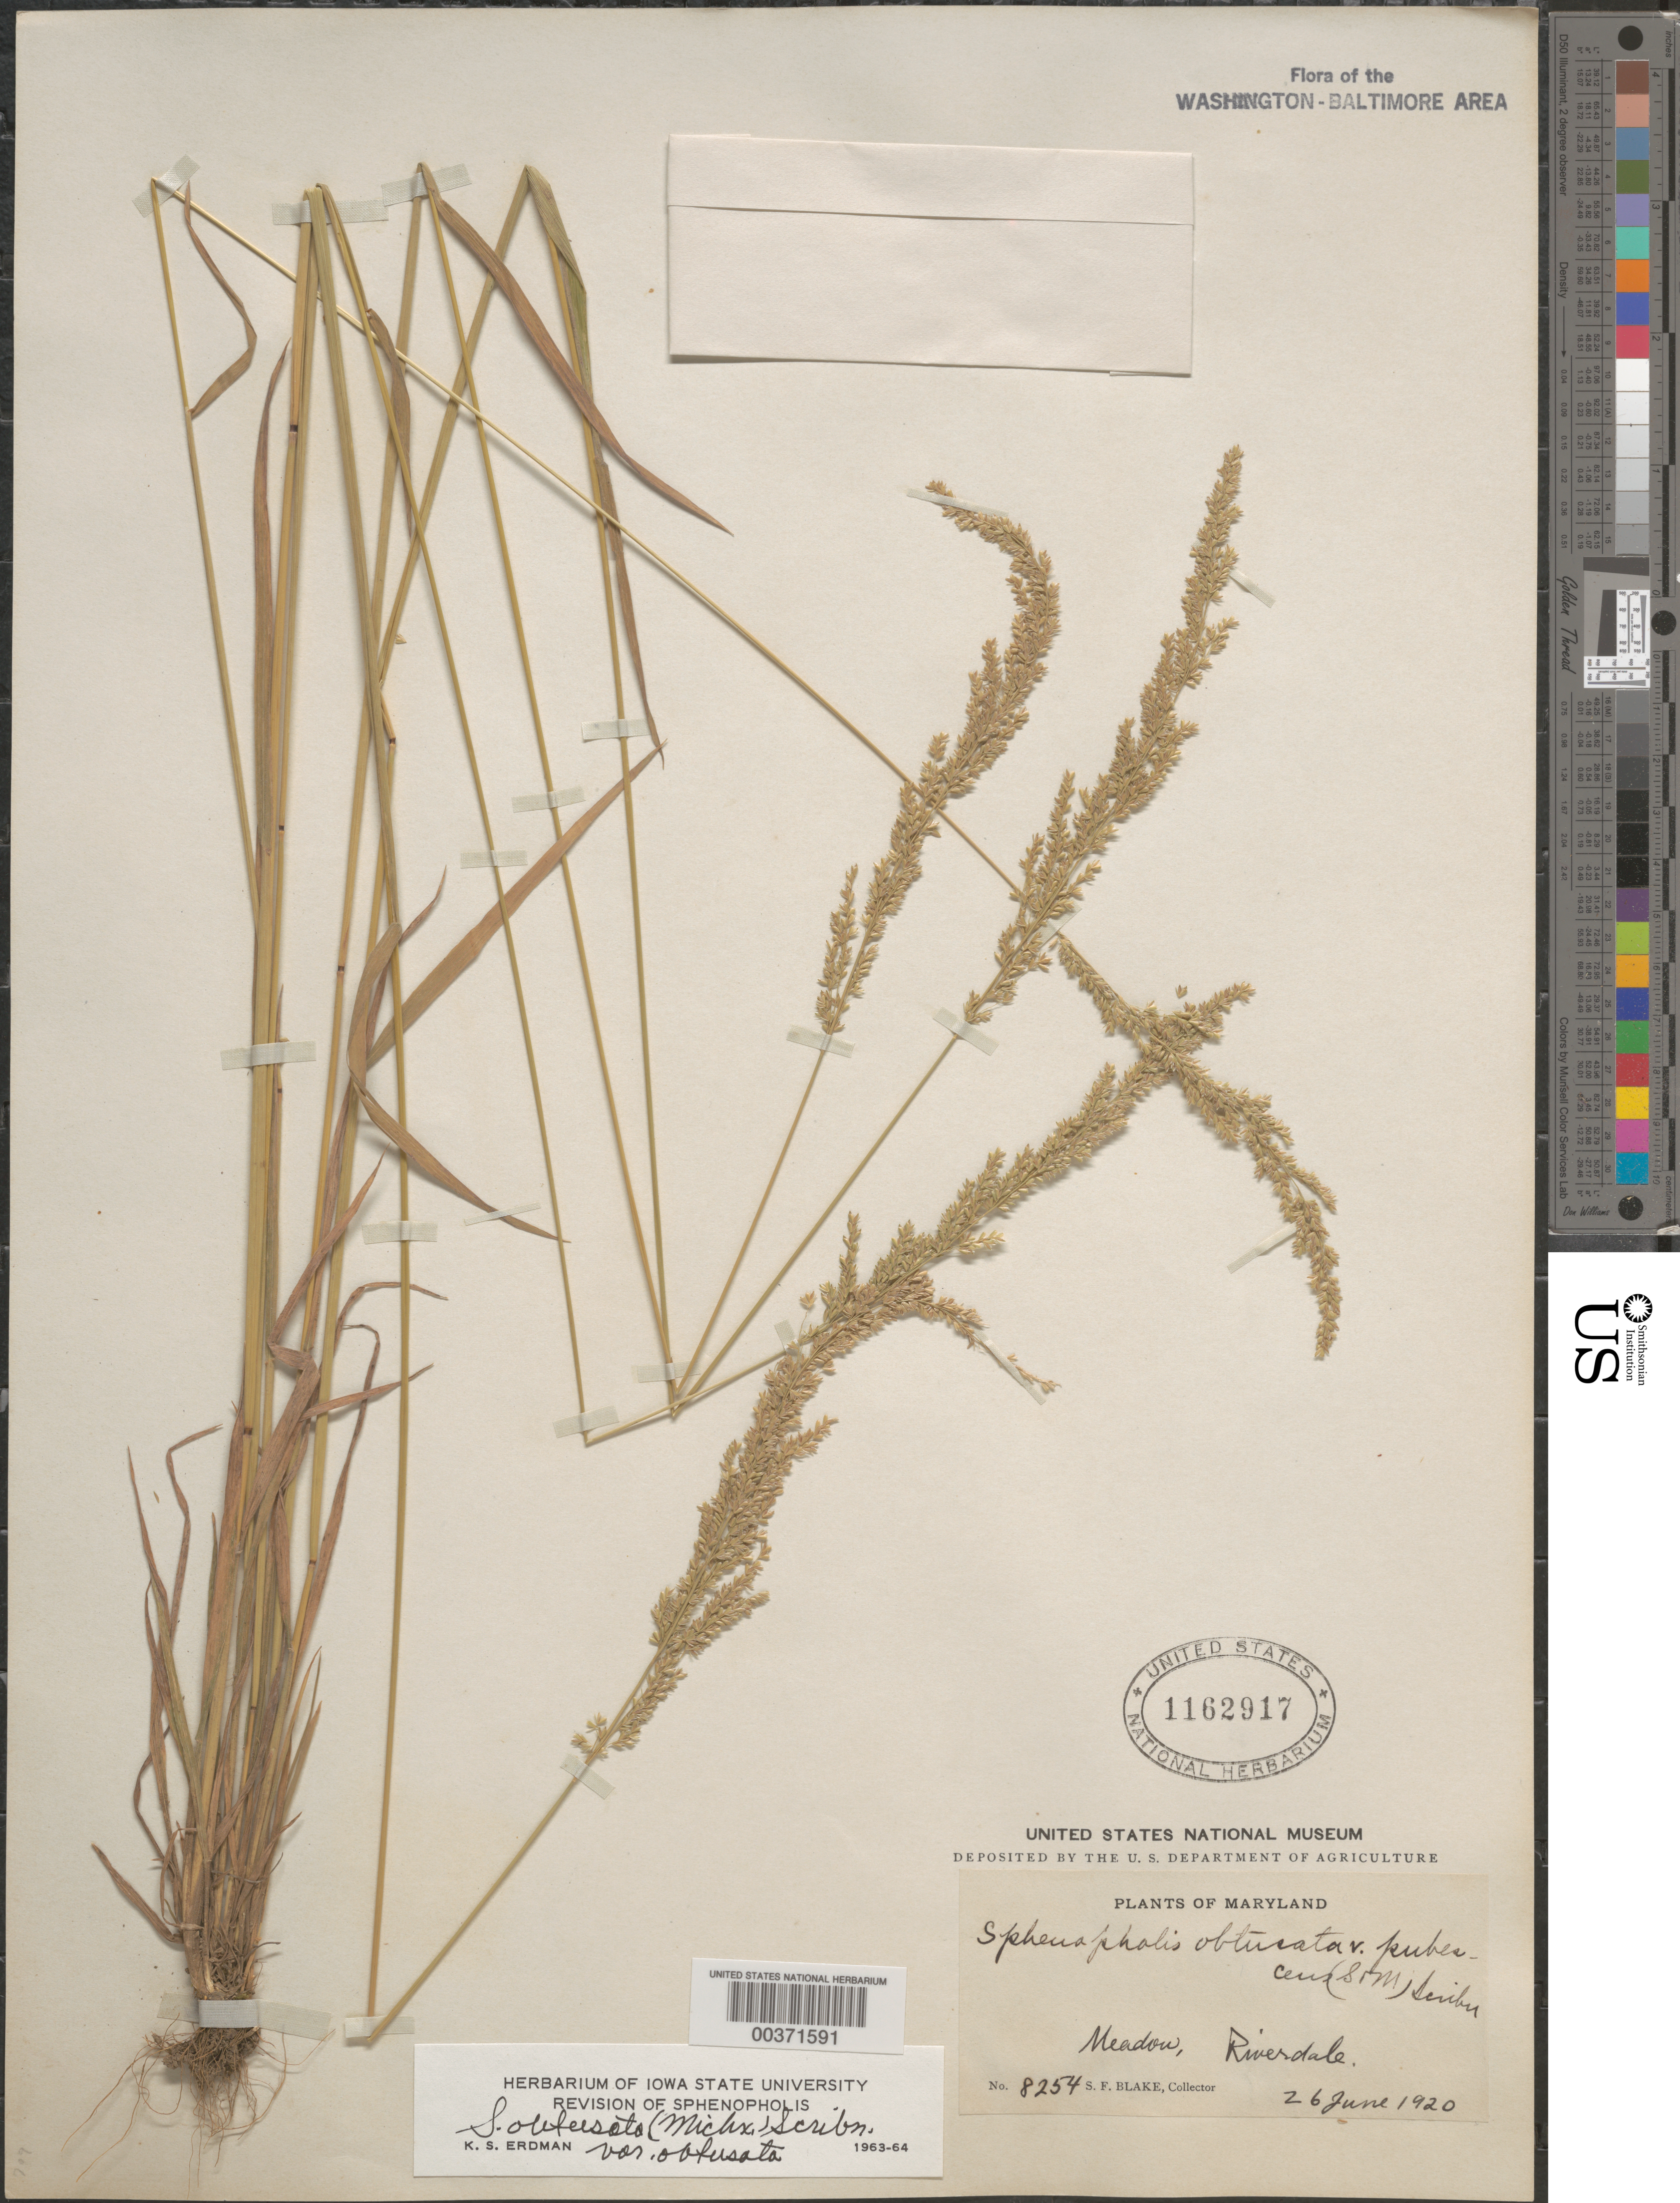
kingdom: Plantae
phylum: Tracheophyta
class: Liliopsida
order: Poales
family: Poaceae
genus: Sphenopholis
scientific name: Sphenopholis obtusata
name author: (Michx.) Scribn.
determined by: Erdman, K. S.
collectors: S. Blake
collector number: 8254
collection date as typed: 26 Jun 1920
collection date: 1920-06-26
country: United States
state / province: Maryland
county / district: Prince George's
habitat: Meadow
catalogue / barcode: US 1162917